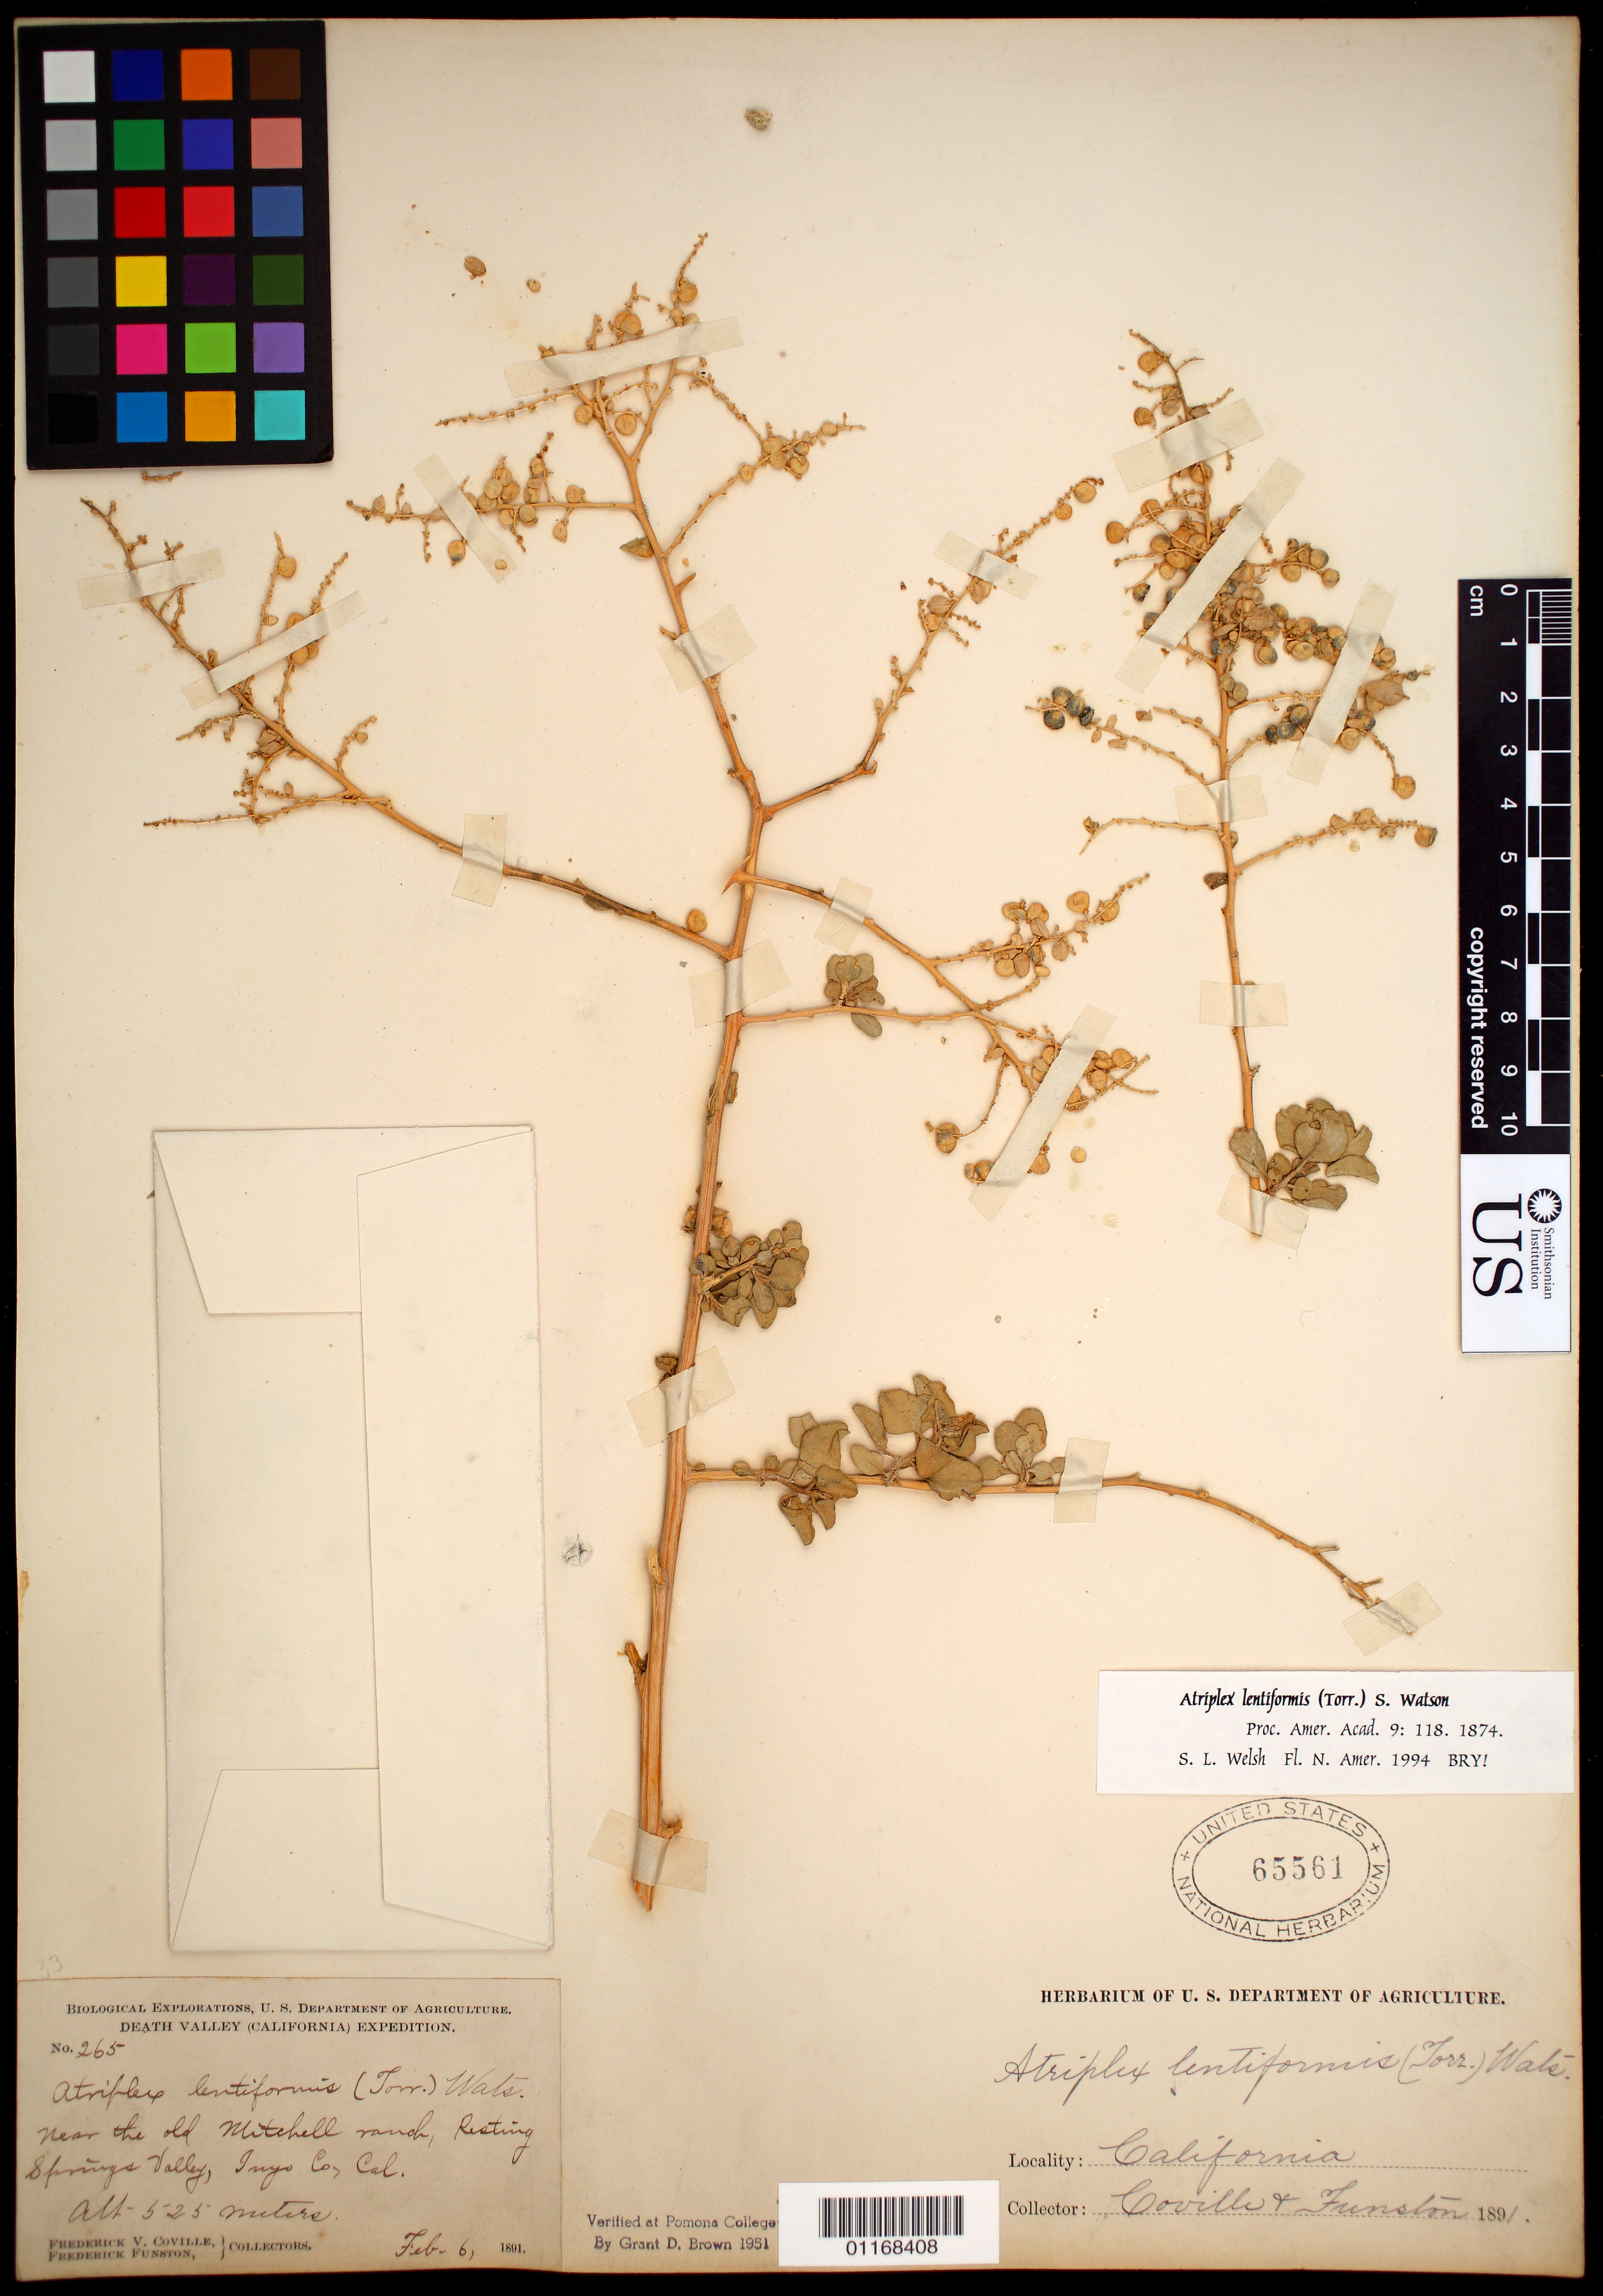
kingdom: Plantae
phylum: Tracheophyta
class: Magnoliopsida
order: Caryophyllales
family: Amaranthaceae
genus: Atriplex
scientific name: Atriplex lentiformis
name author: (Torr.) S. Watson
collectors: F. V. Coville & F. Funston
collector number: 265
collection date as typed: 06 Feb 1891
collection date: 1891-02-06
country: United States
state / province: California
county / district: Inyo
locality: Near the old Mitchell Ranch, Resting Spring Valley.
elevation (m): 525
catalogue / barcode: US 65561